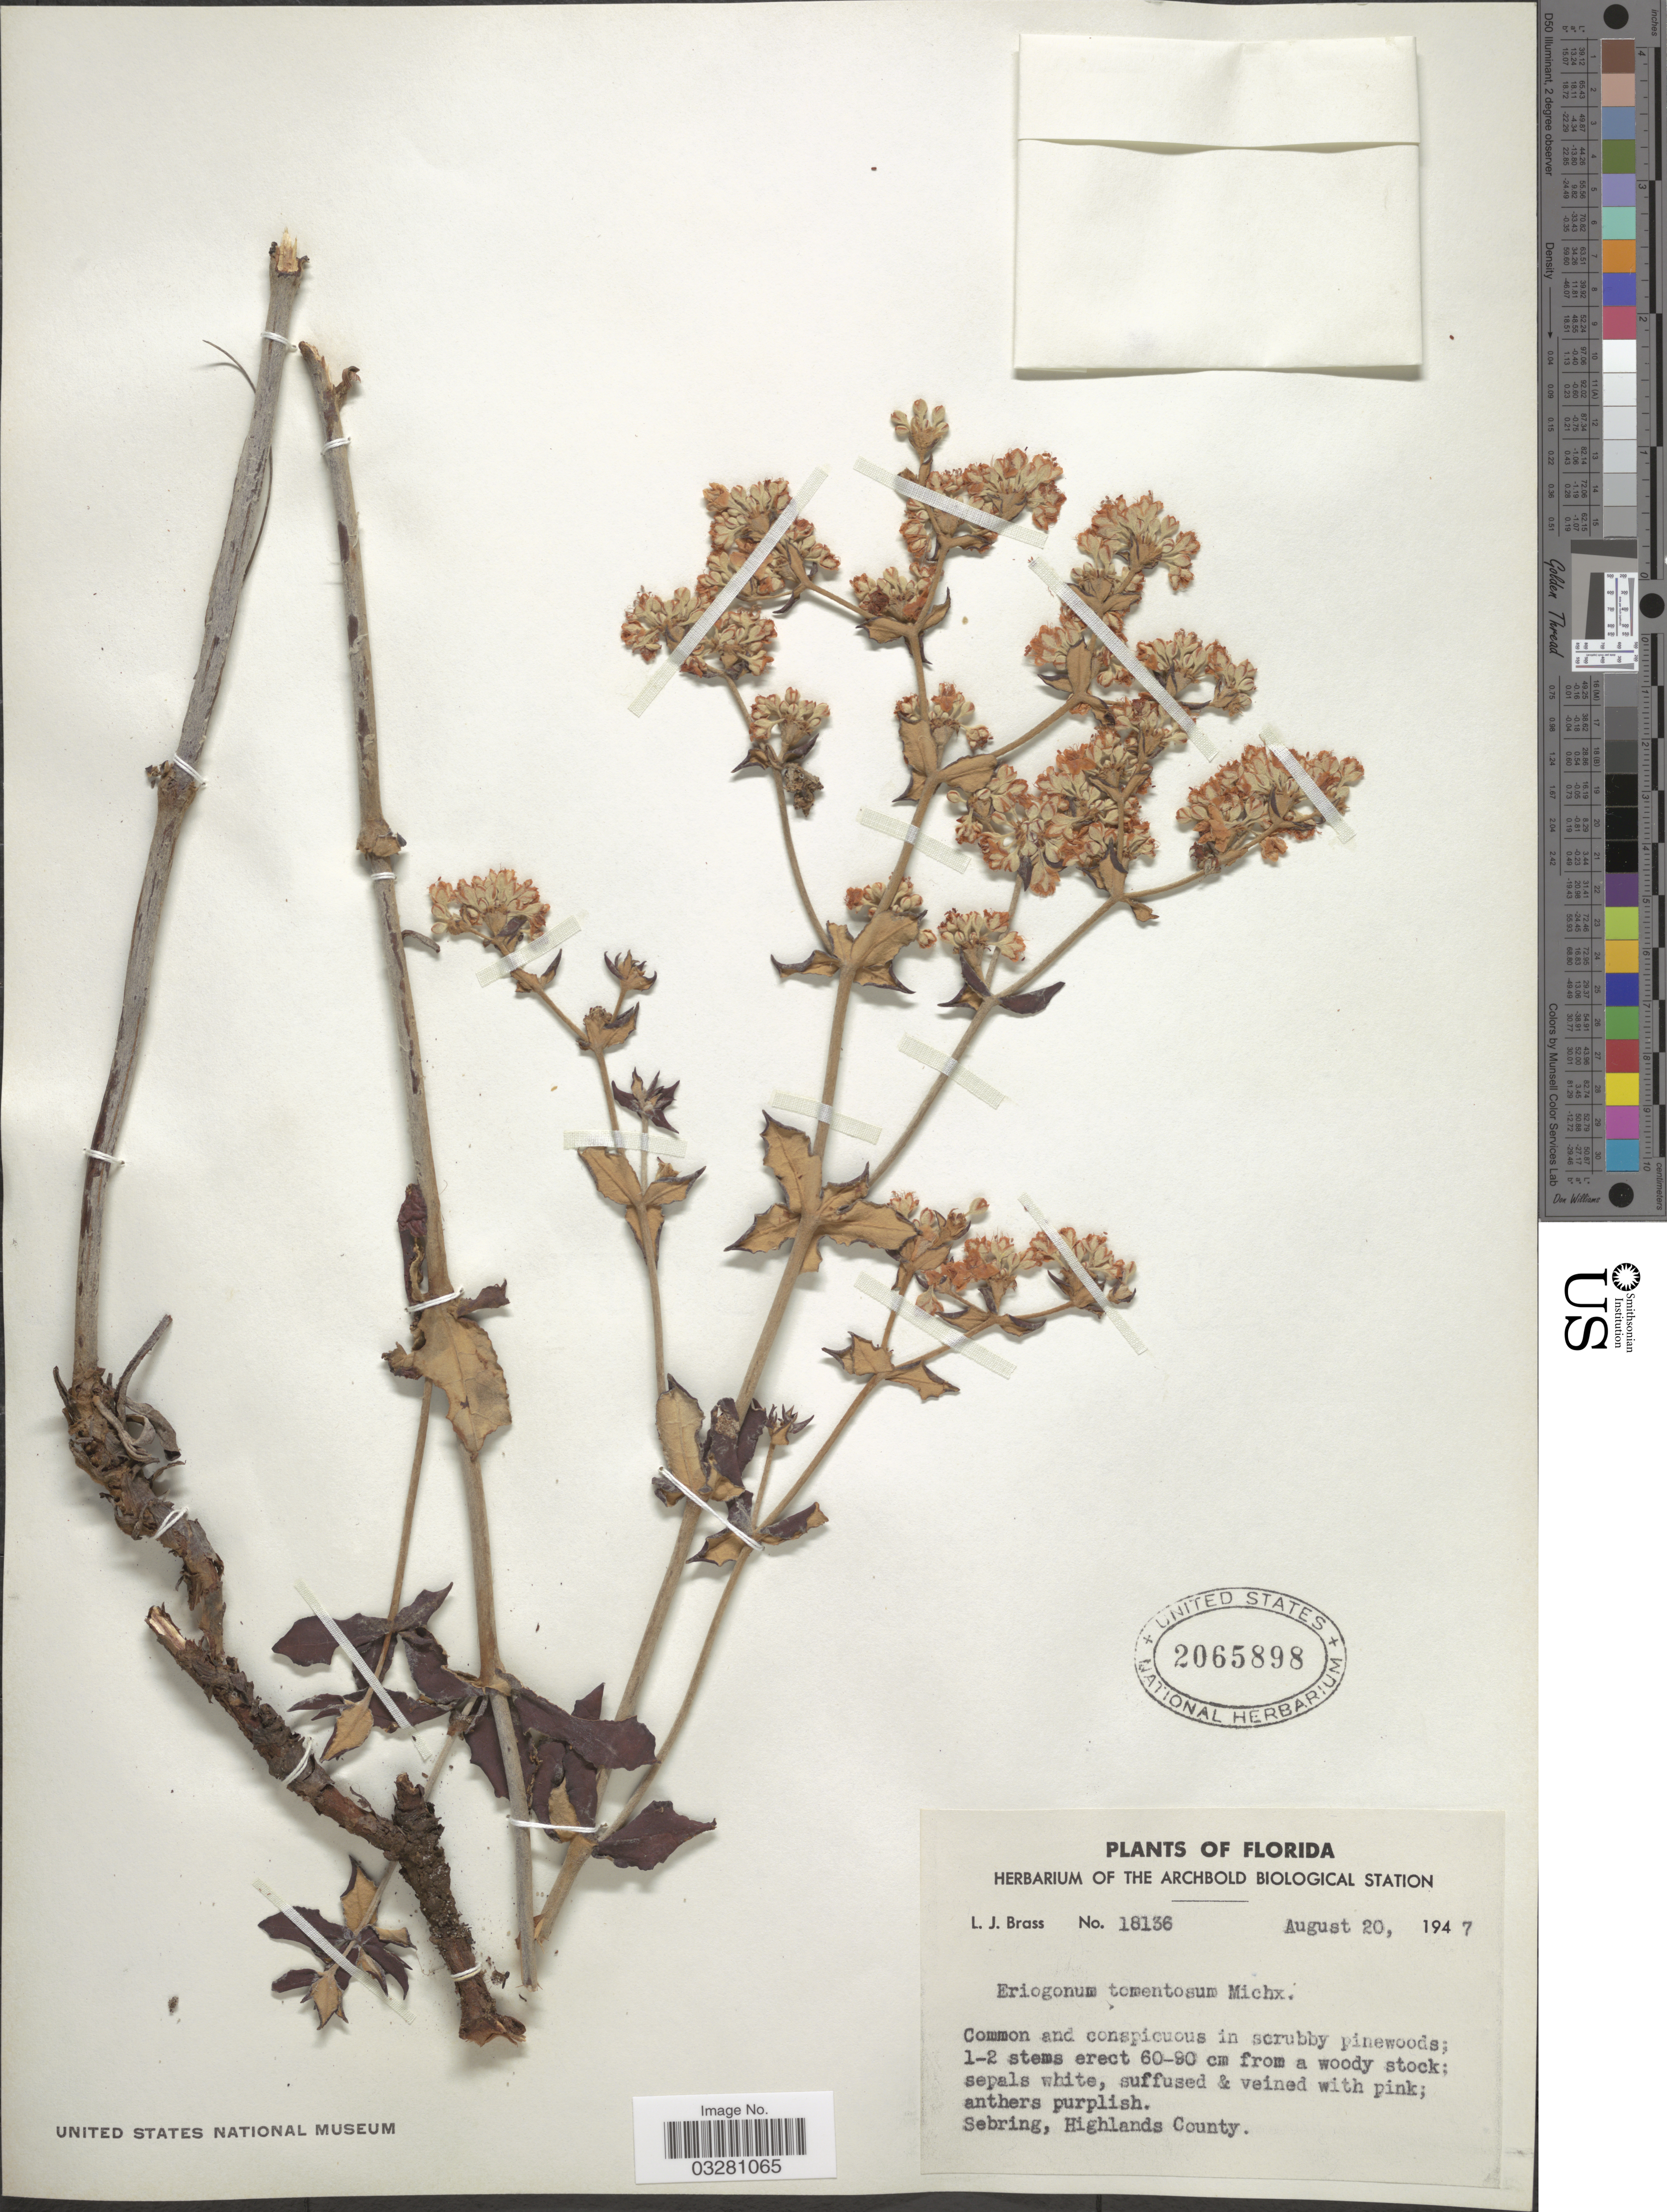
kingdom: Plantae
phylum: Tracheophyta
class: Magnoliopsida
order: Caryophyllales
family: Polygonaceae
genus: Eriogonum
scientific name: Eriogonum tomentosum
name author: Michx.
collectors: L. J. Brass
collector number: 18136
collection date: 1947-08-20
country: United States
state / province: Florida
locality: Sebring, Highlands County.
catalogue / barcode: US 2065898